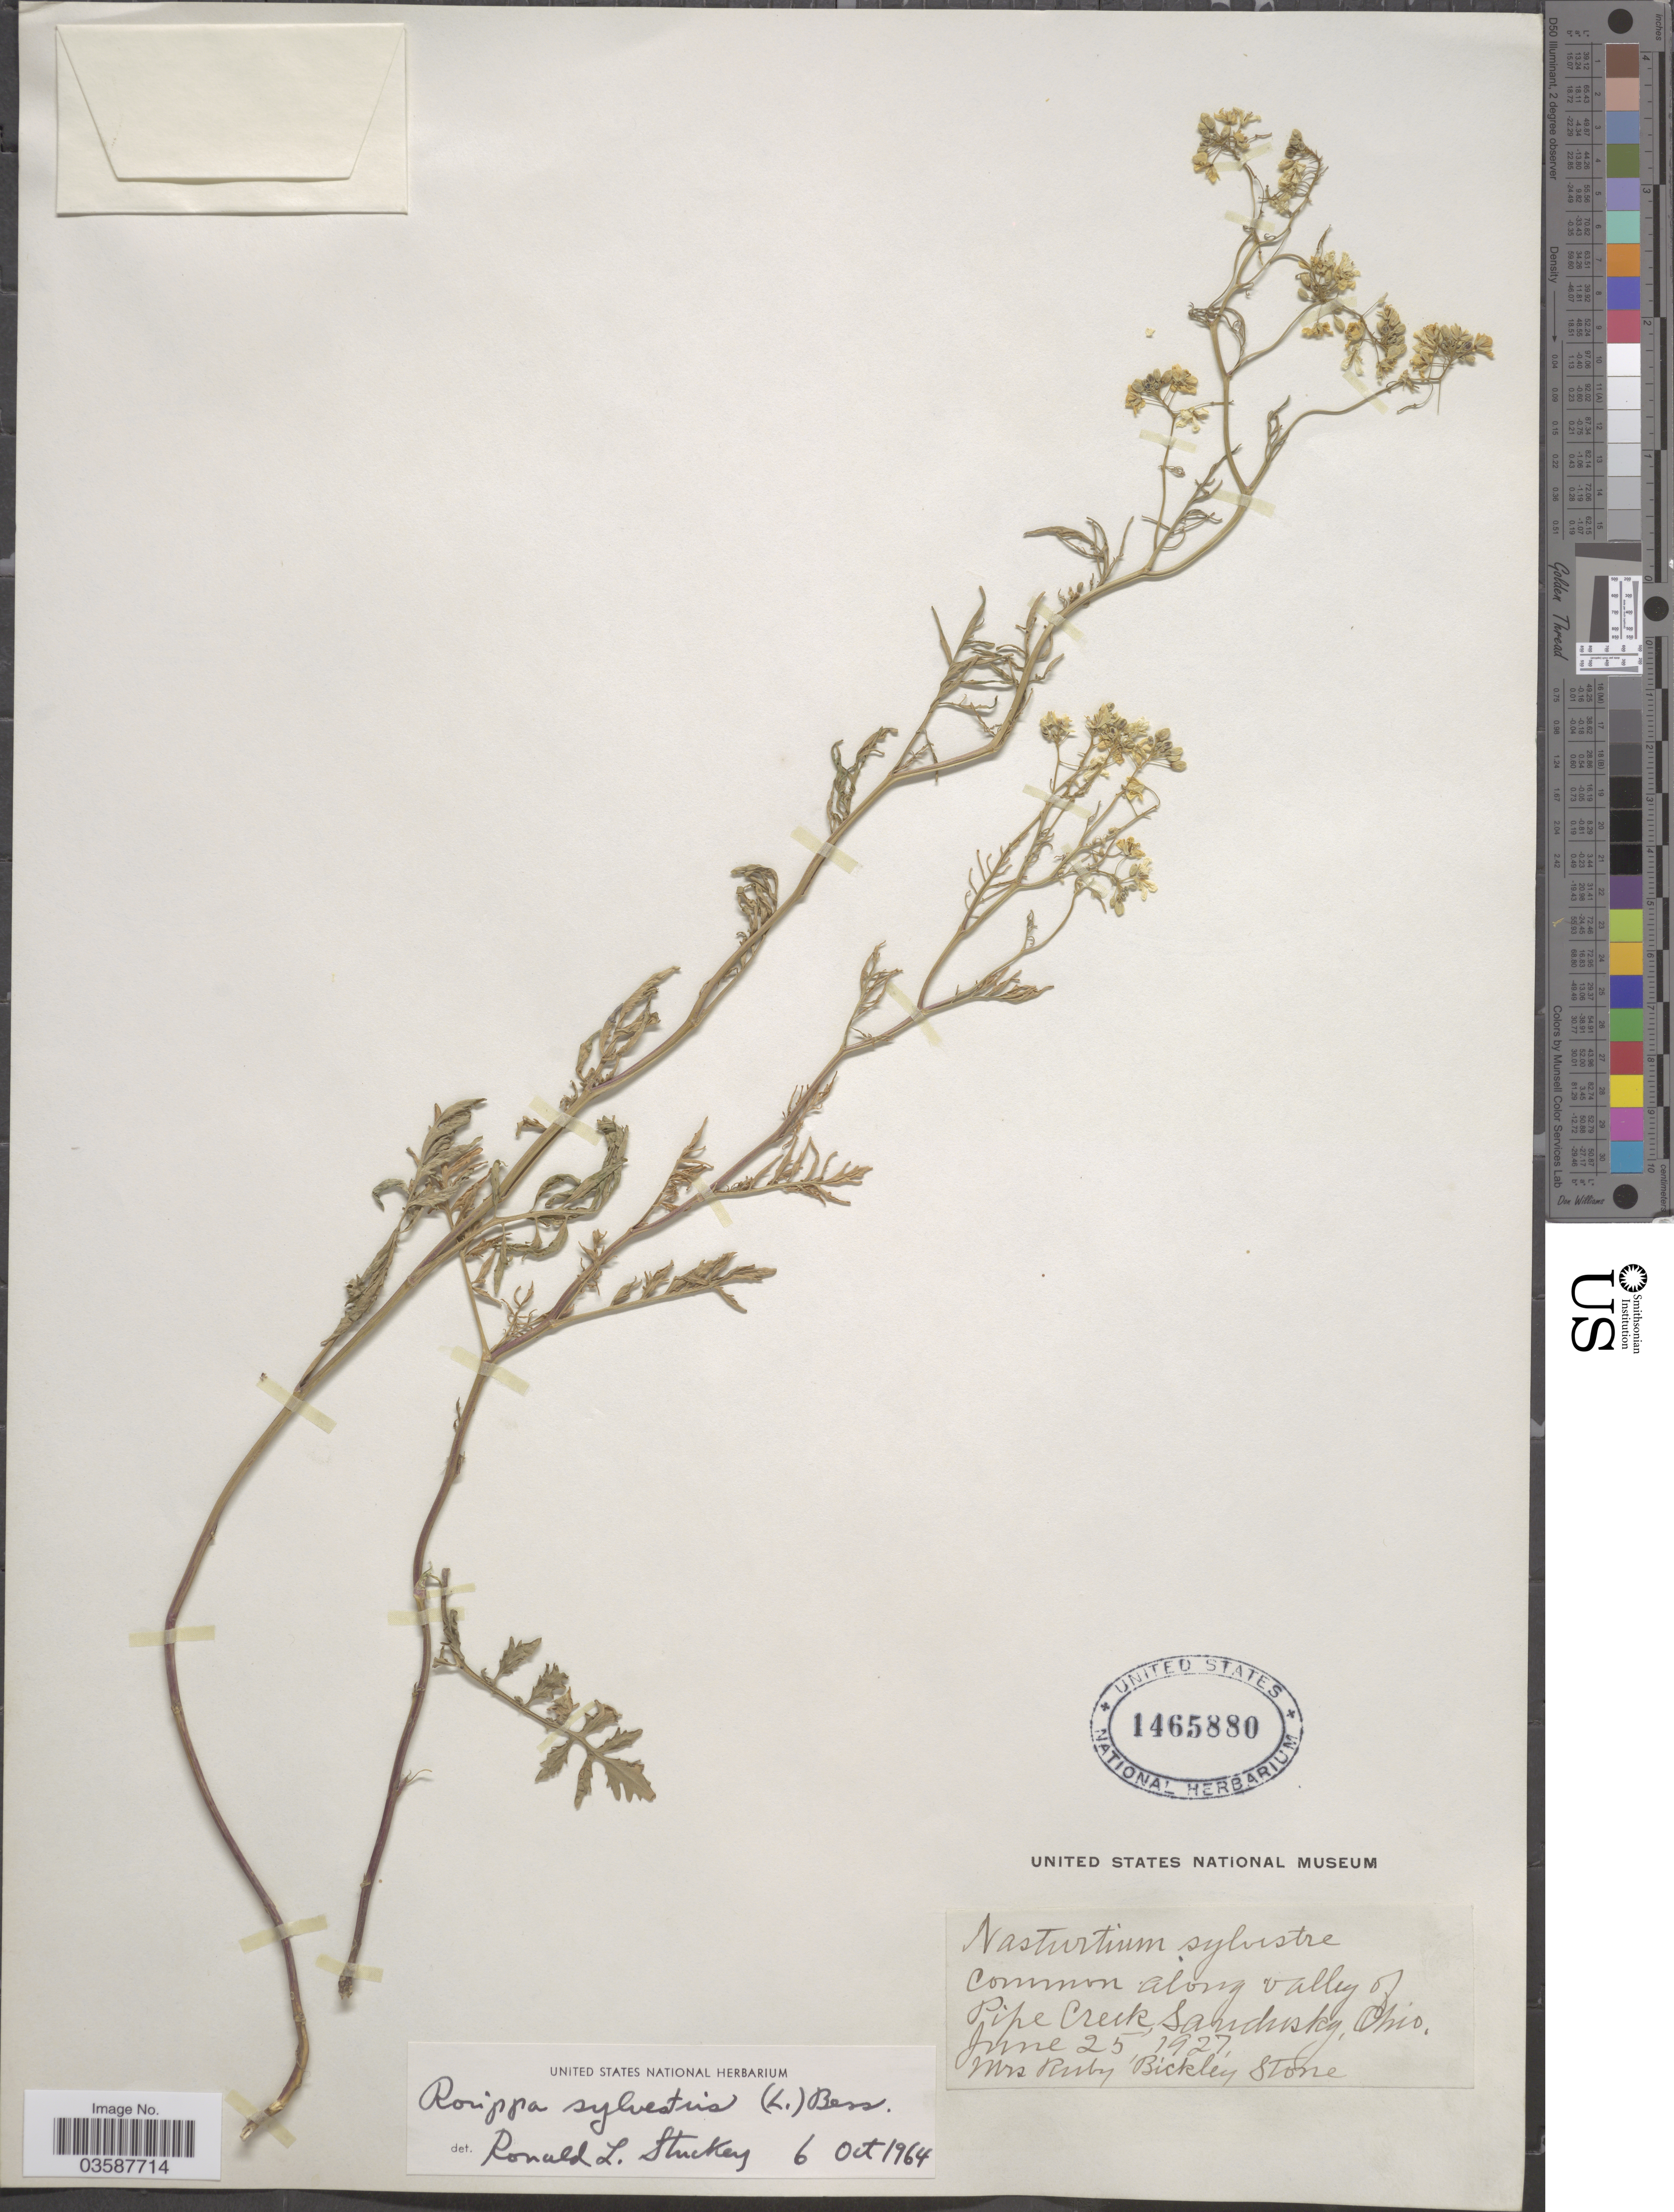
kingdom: Plantae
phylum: Tracheophyta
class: Magnoliopsida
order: Brassicales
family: Brassicaceae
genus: Rorippa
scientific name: Rorippa sylvestris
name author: (L.) Besser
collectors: R. Stone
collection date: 1927-06-25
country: United States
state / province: Ohio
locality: Common along valley of Pipe Creek, Sandusky.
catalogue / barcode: US 1465880